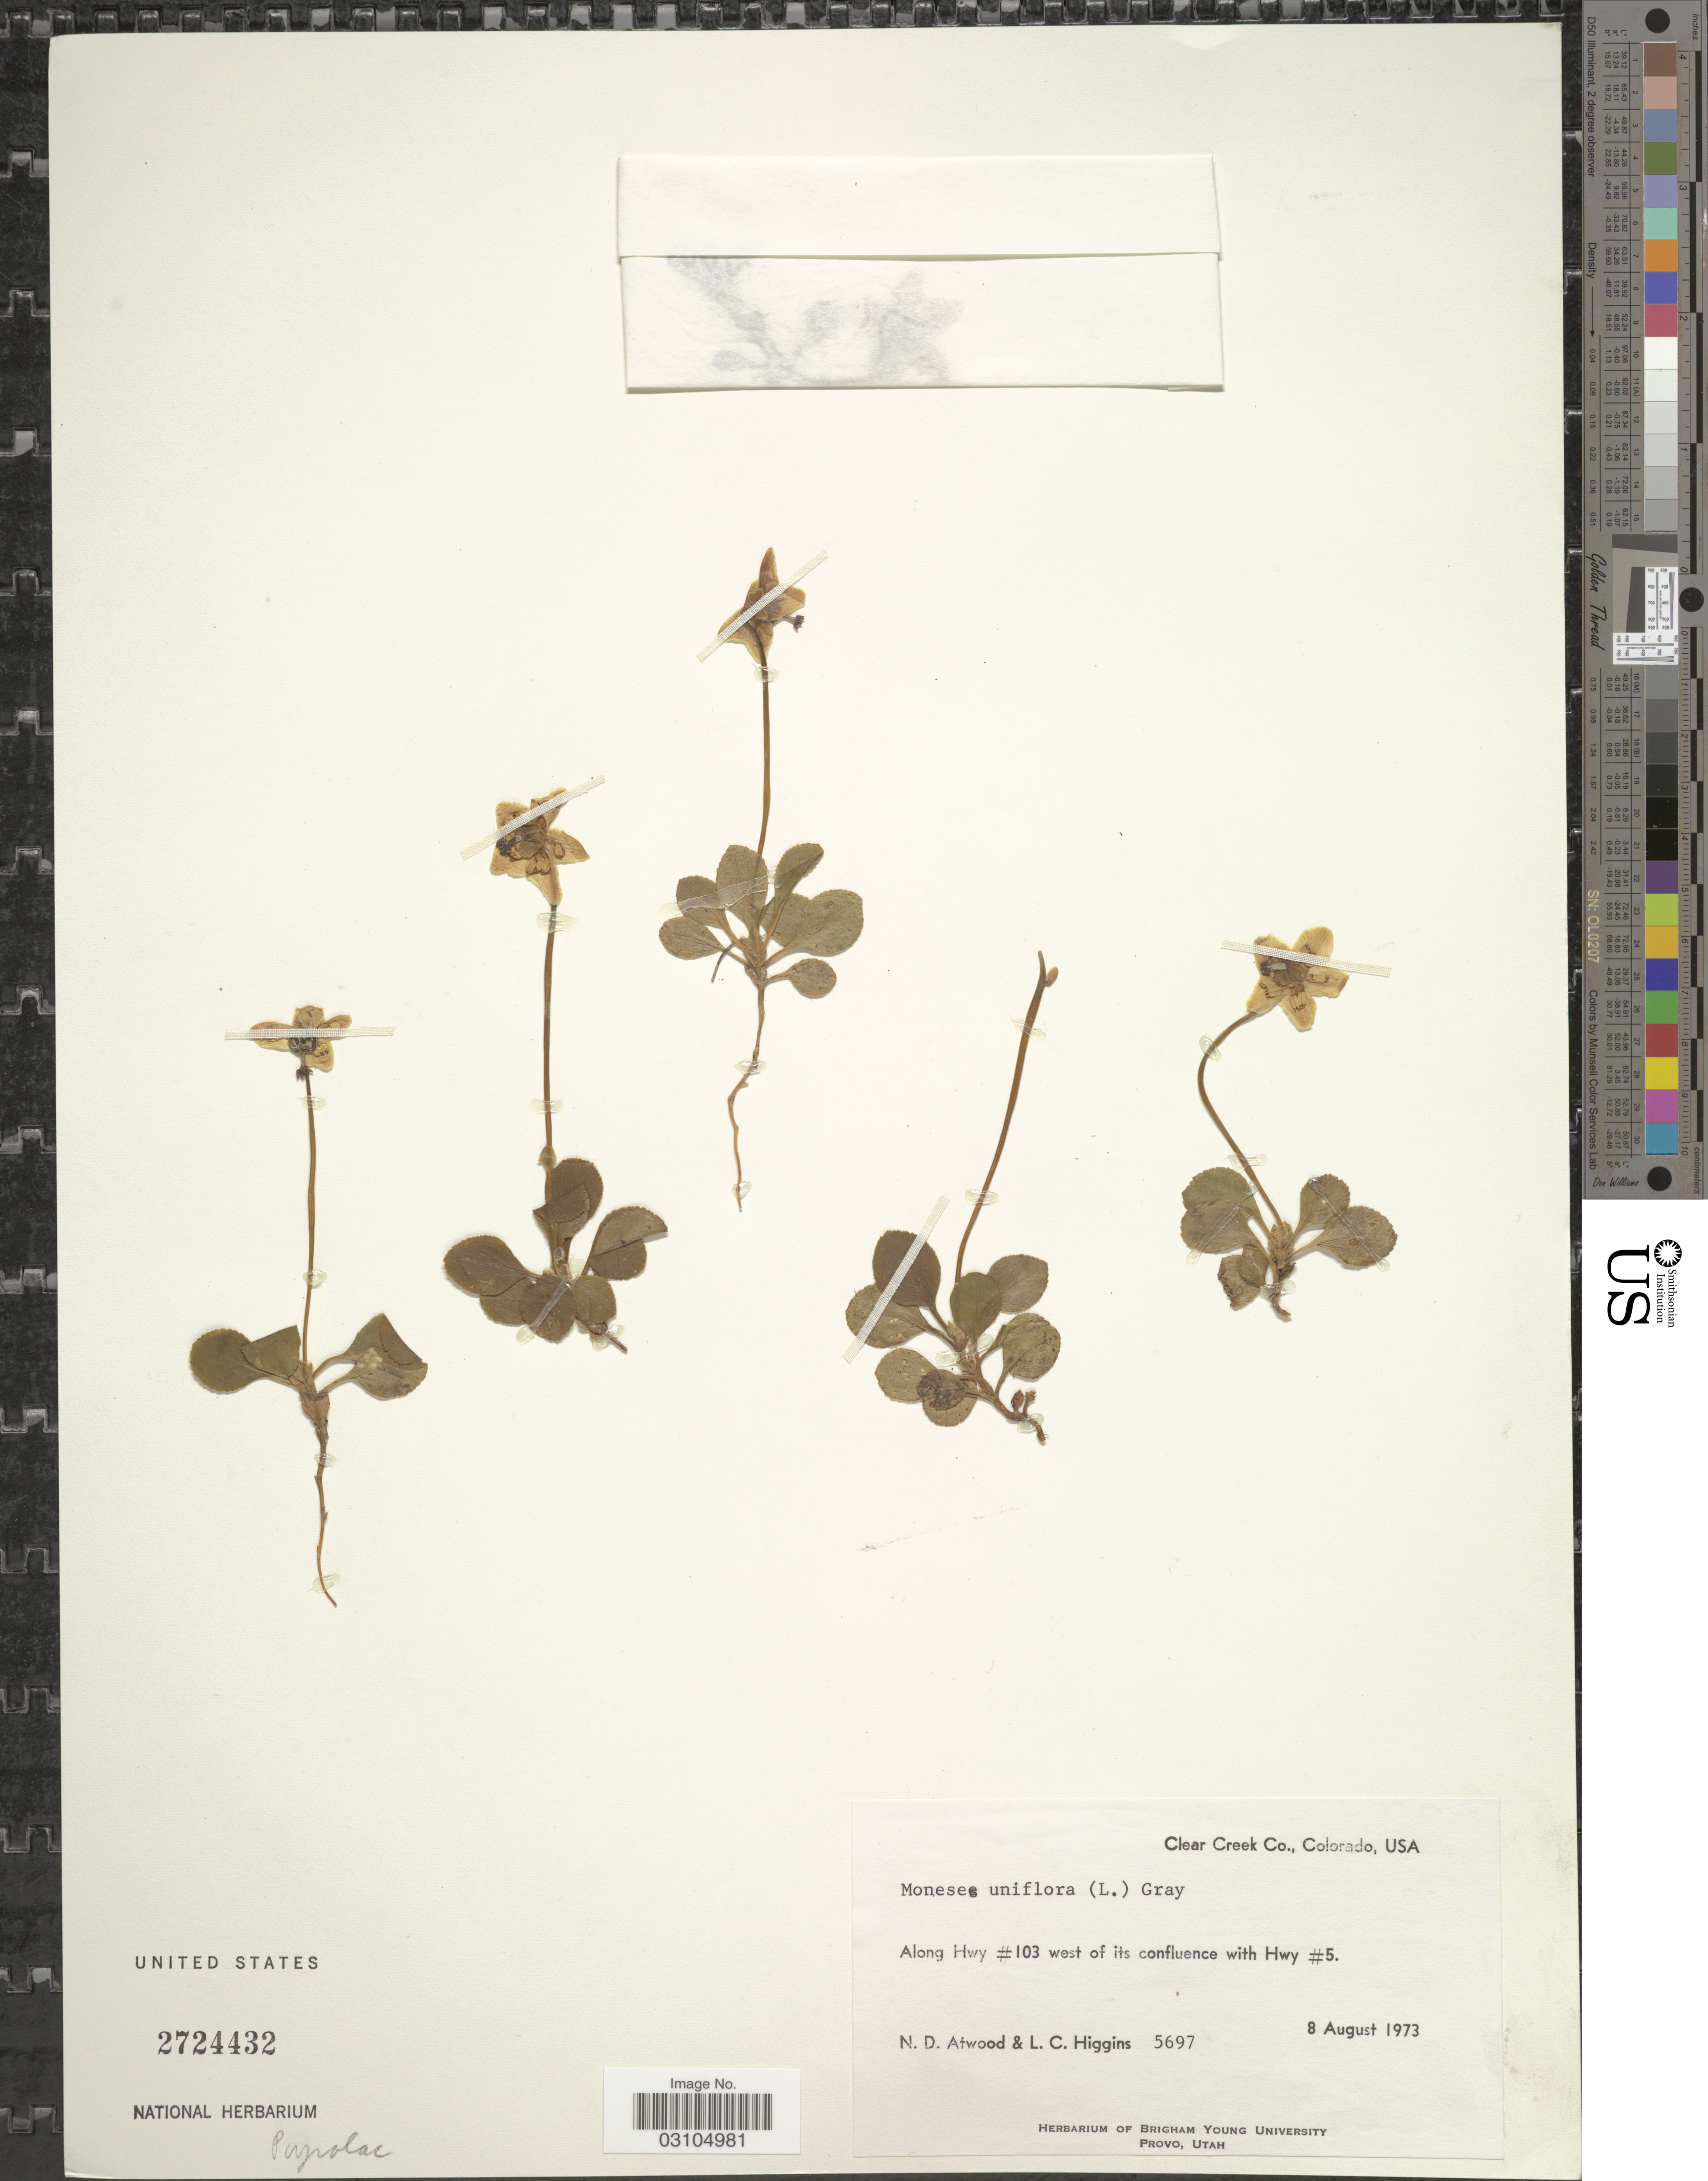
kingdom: Plantae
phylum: Tracheophyta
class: Magnoliopsida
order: Ericales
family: Ericaceae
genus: Moneses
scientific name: Moneses uniflora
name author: (L.) A. Gray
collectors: N. Atwood & L. Higgins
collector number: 5697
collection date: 1973-08-08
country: United States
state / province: Colorado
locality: Clear Creek Co., Along Hwy #103 west of its confluence with Hwy #5.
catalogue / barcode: US 2724432